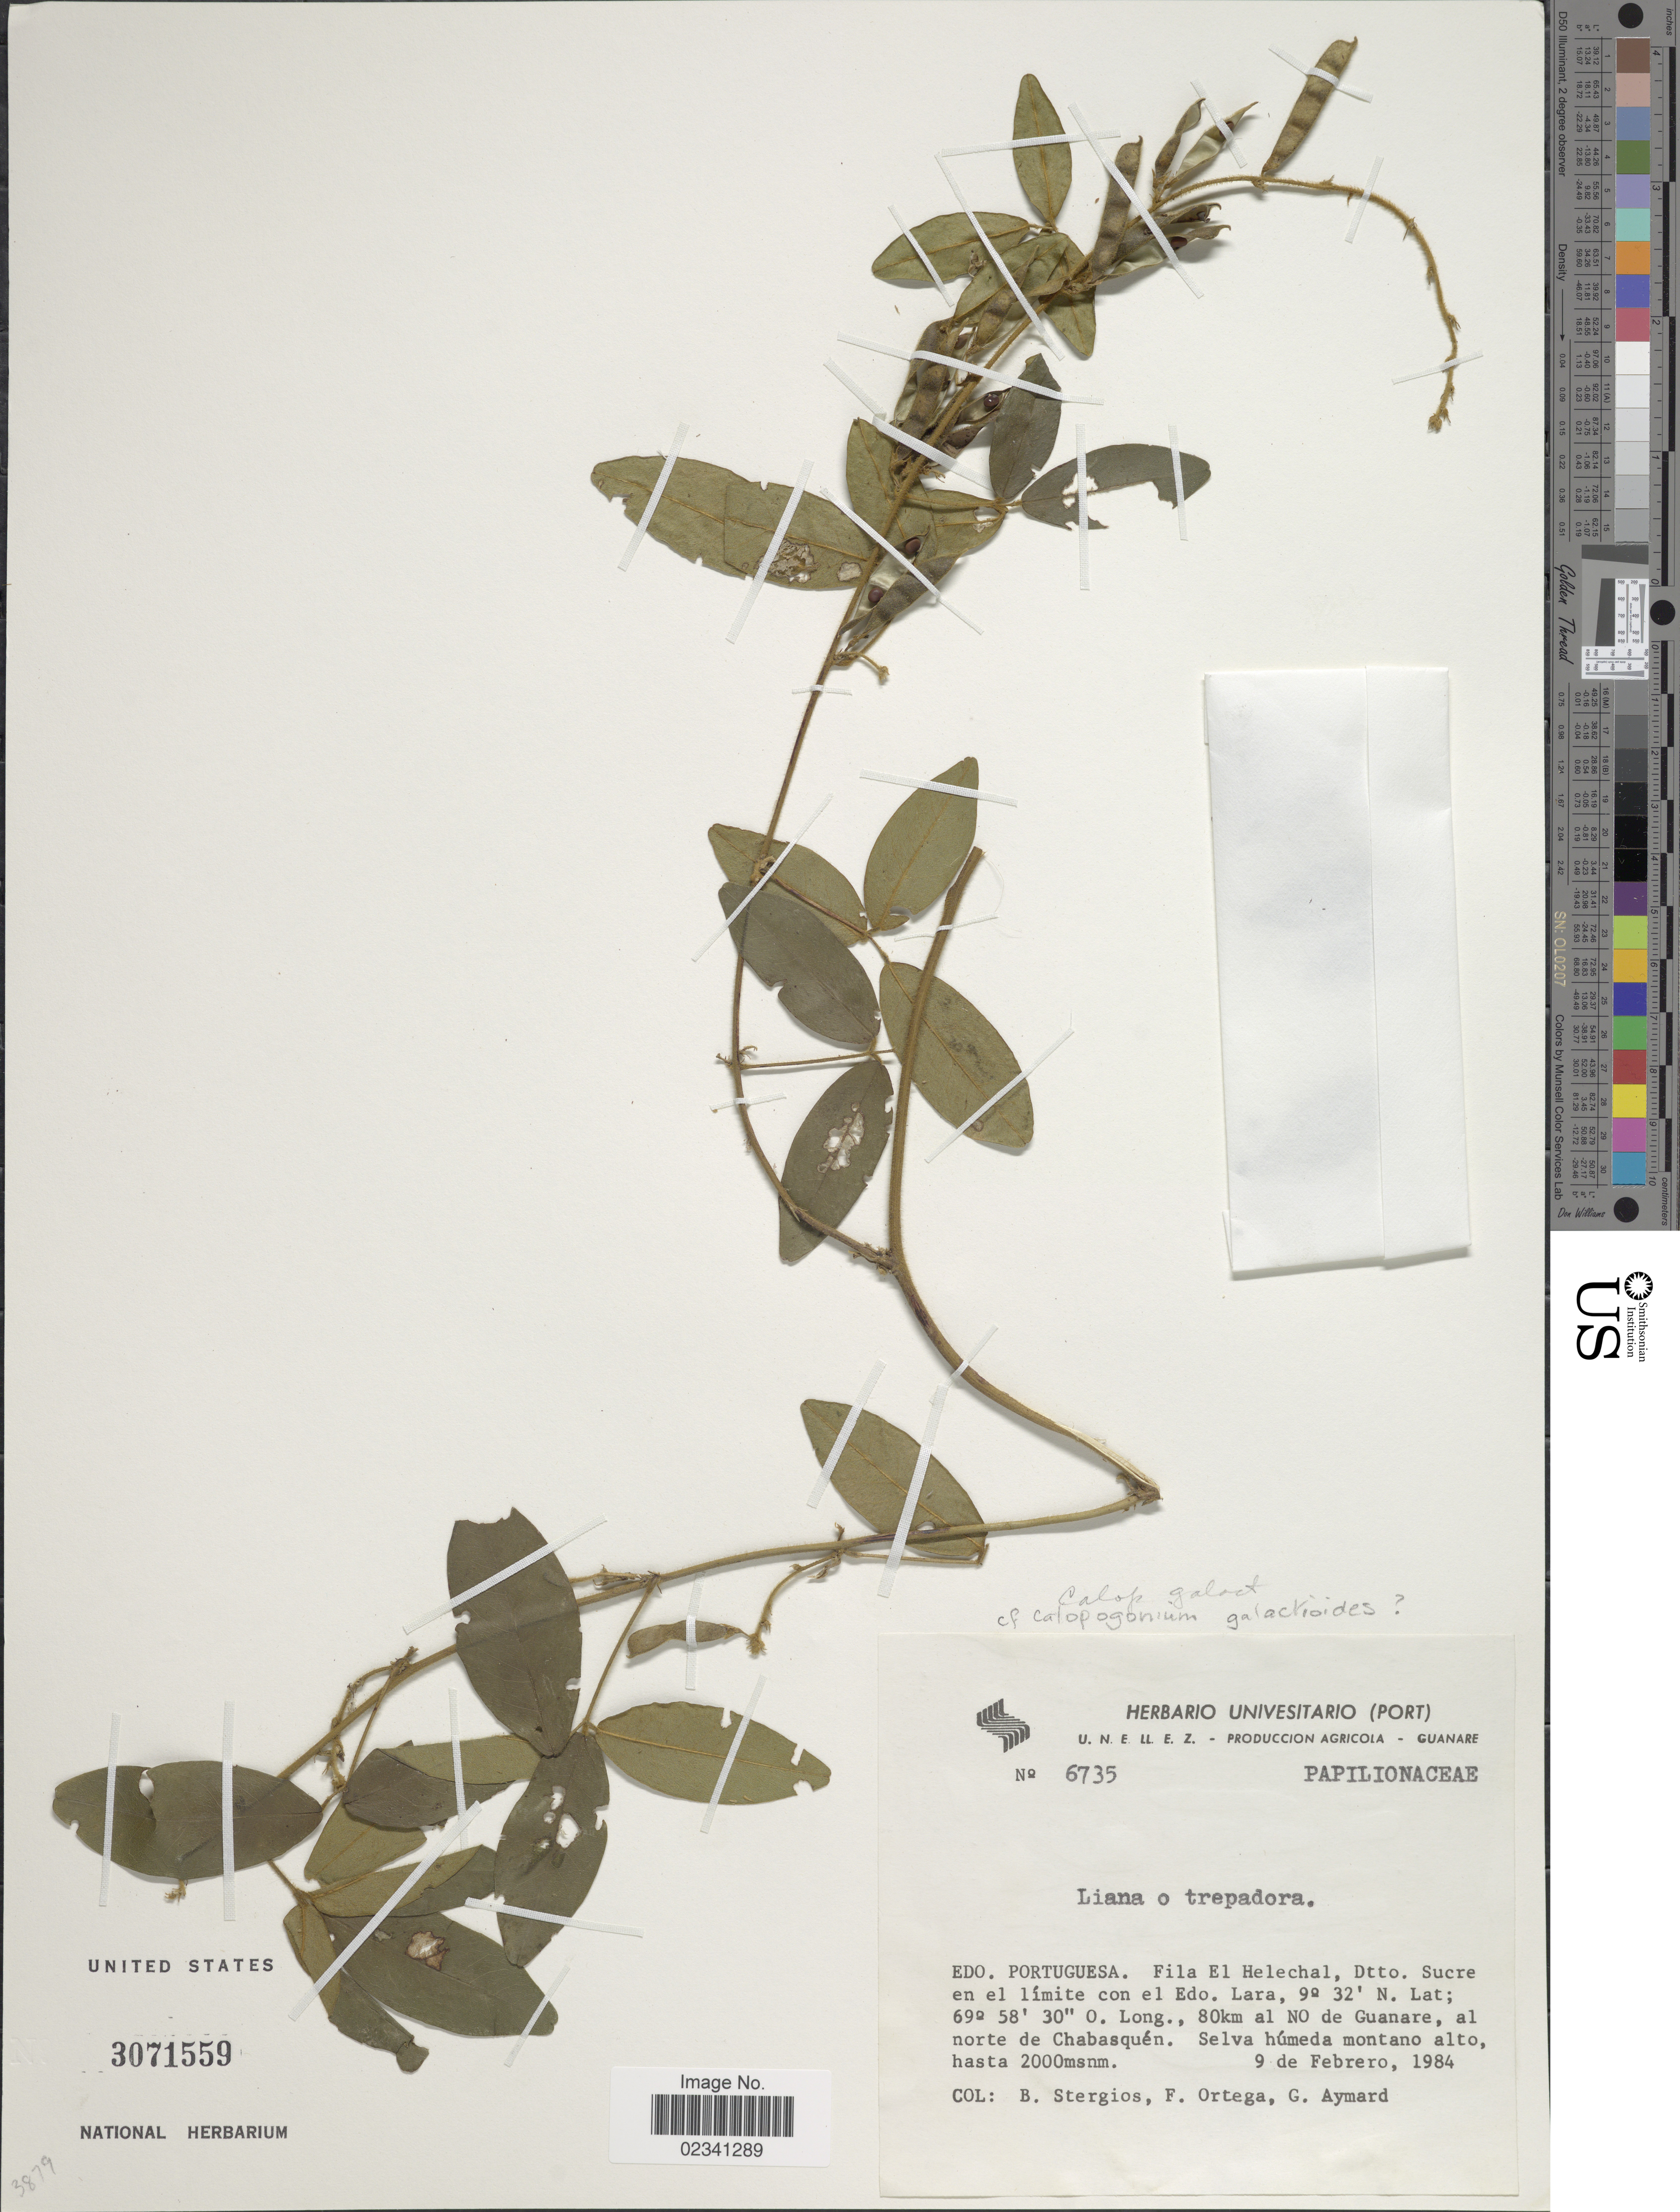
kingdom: Plantae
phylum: Tracheophyta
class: Magnoliopsida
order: Fabales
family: Fabaceae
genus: Calopogonium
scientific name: Calopogonium galactioides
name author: (Kunth) Hemsl.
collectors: B. G. Stergios, F. J. Ortega & G. A. Aymard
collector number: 6735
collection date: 1984-02-09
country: Venezuela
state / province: Portuguesa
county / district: Sucre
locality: Fila del Helechal, en el límite con el Edo. Lara, 80 km NO de Guanare, al N de Chabasquén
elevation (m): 2000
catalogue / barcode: US 3071559